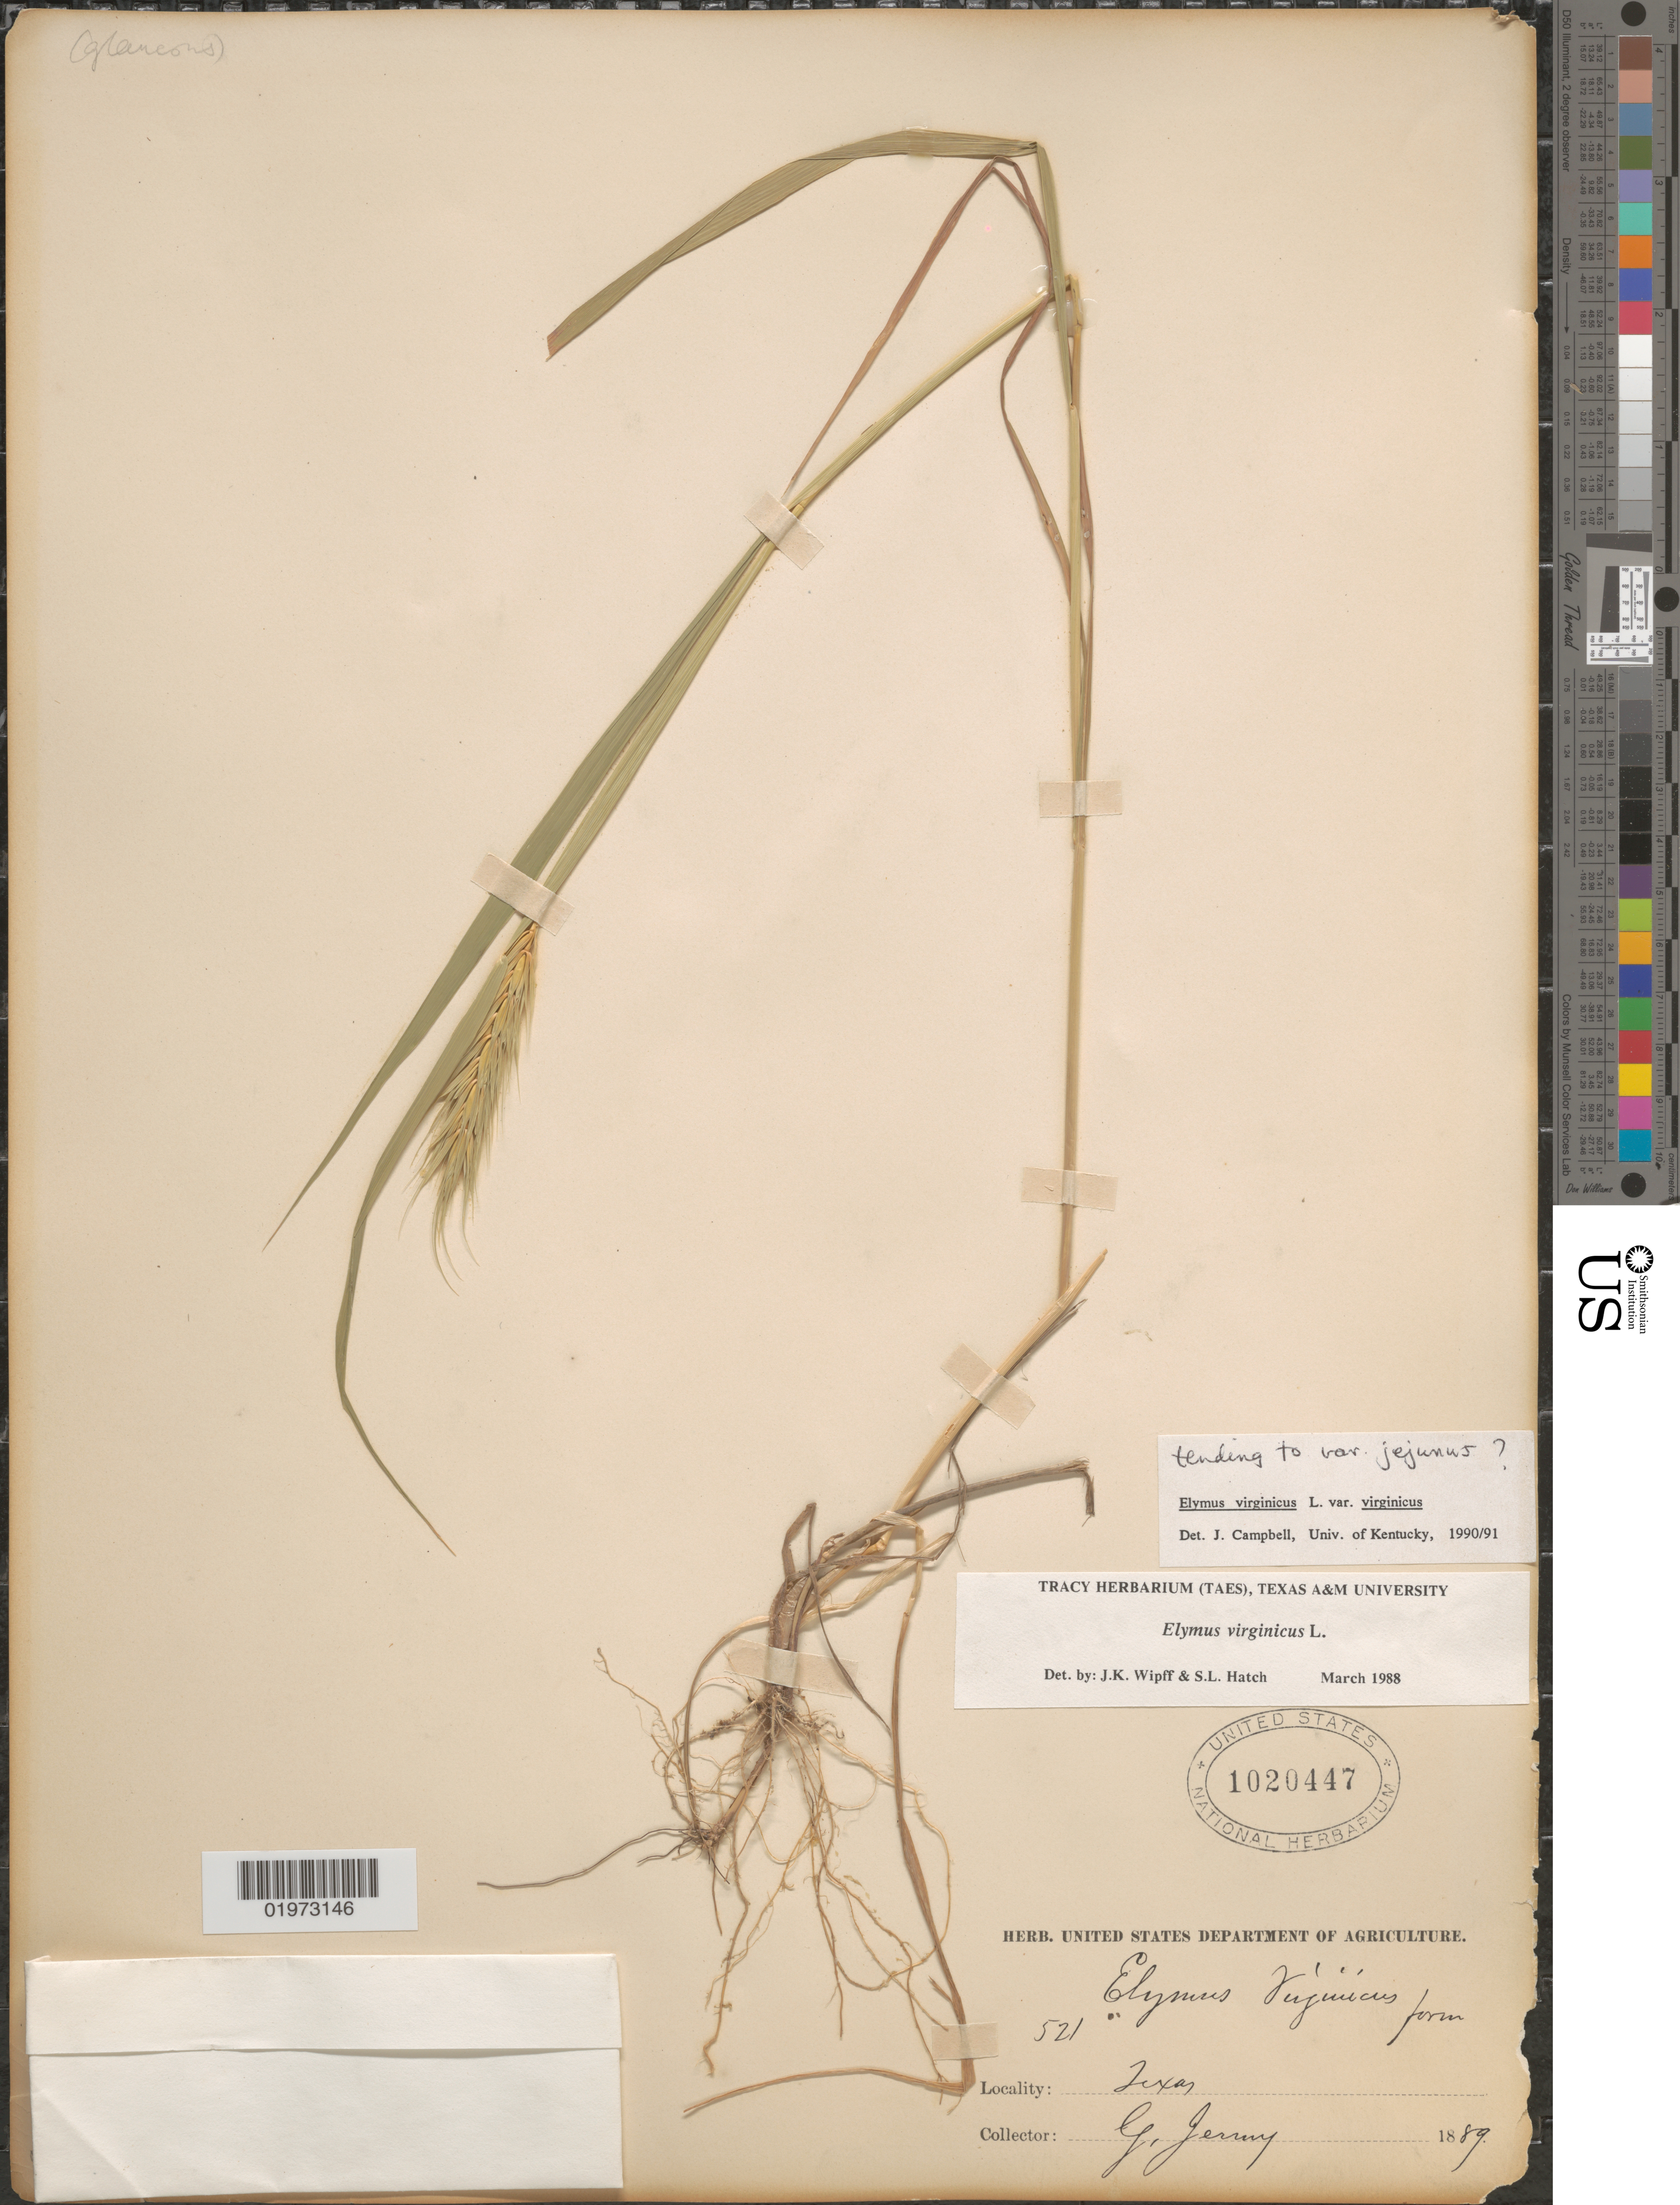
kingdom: Plantae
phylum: Tracheophyta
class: Liliopsida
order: Poales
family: Poaceae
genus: Elymus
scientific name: Elymus virginicus var. virginicus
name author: L.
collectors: G. Jermy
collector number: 521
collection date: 1889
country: United States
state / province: Texas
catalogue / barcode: US 1020447